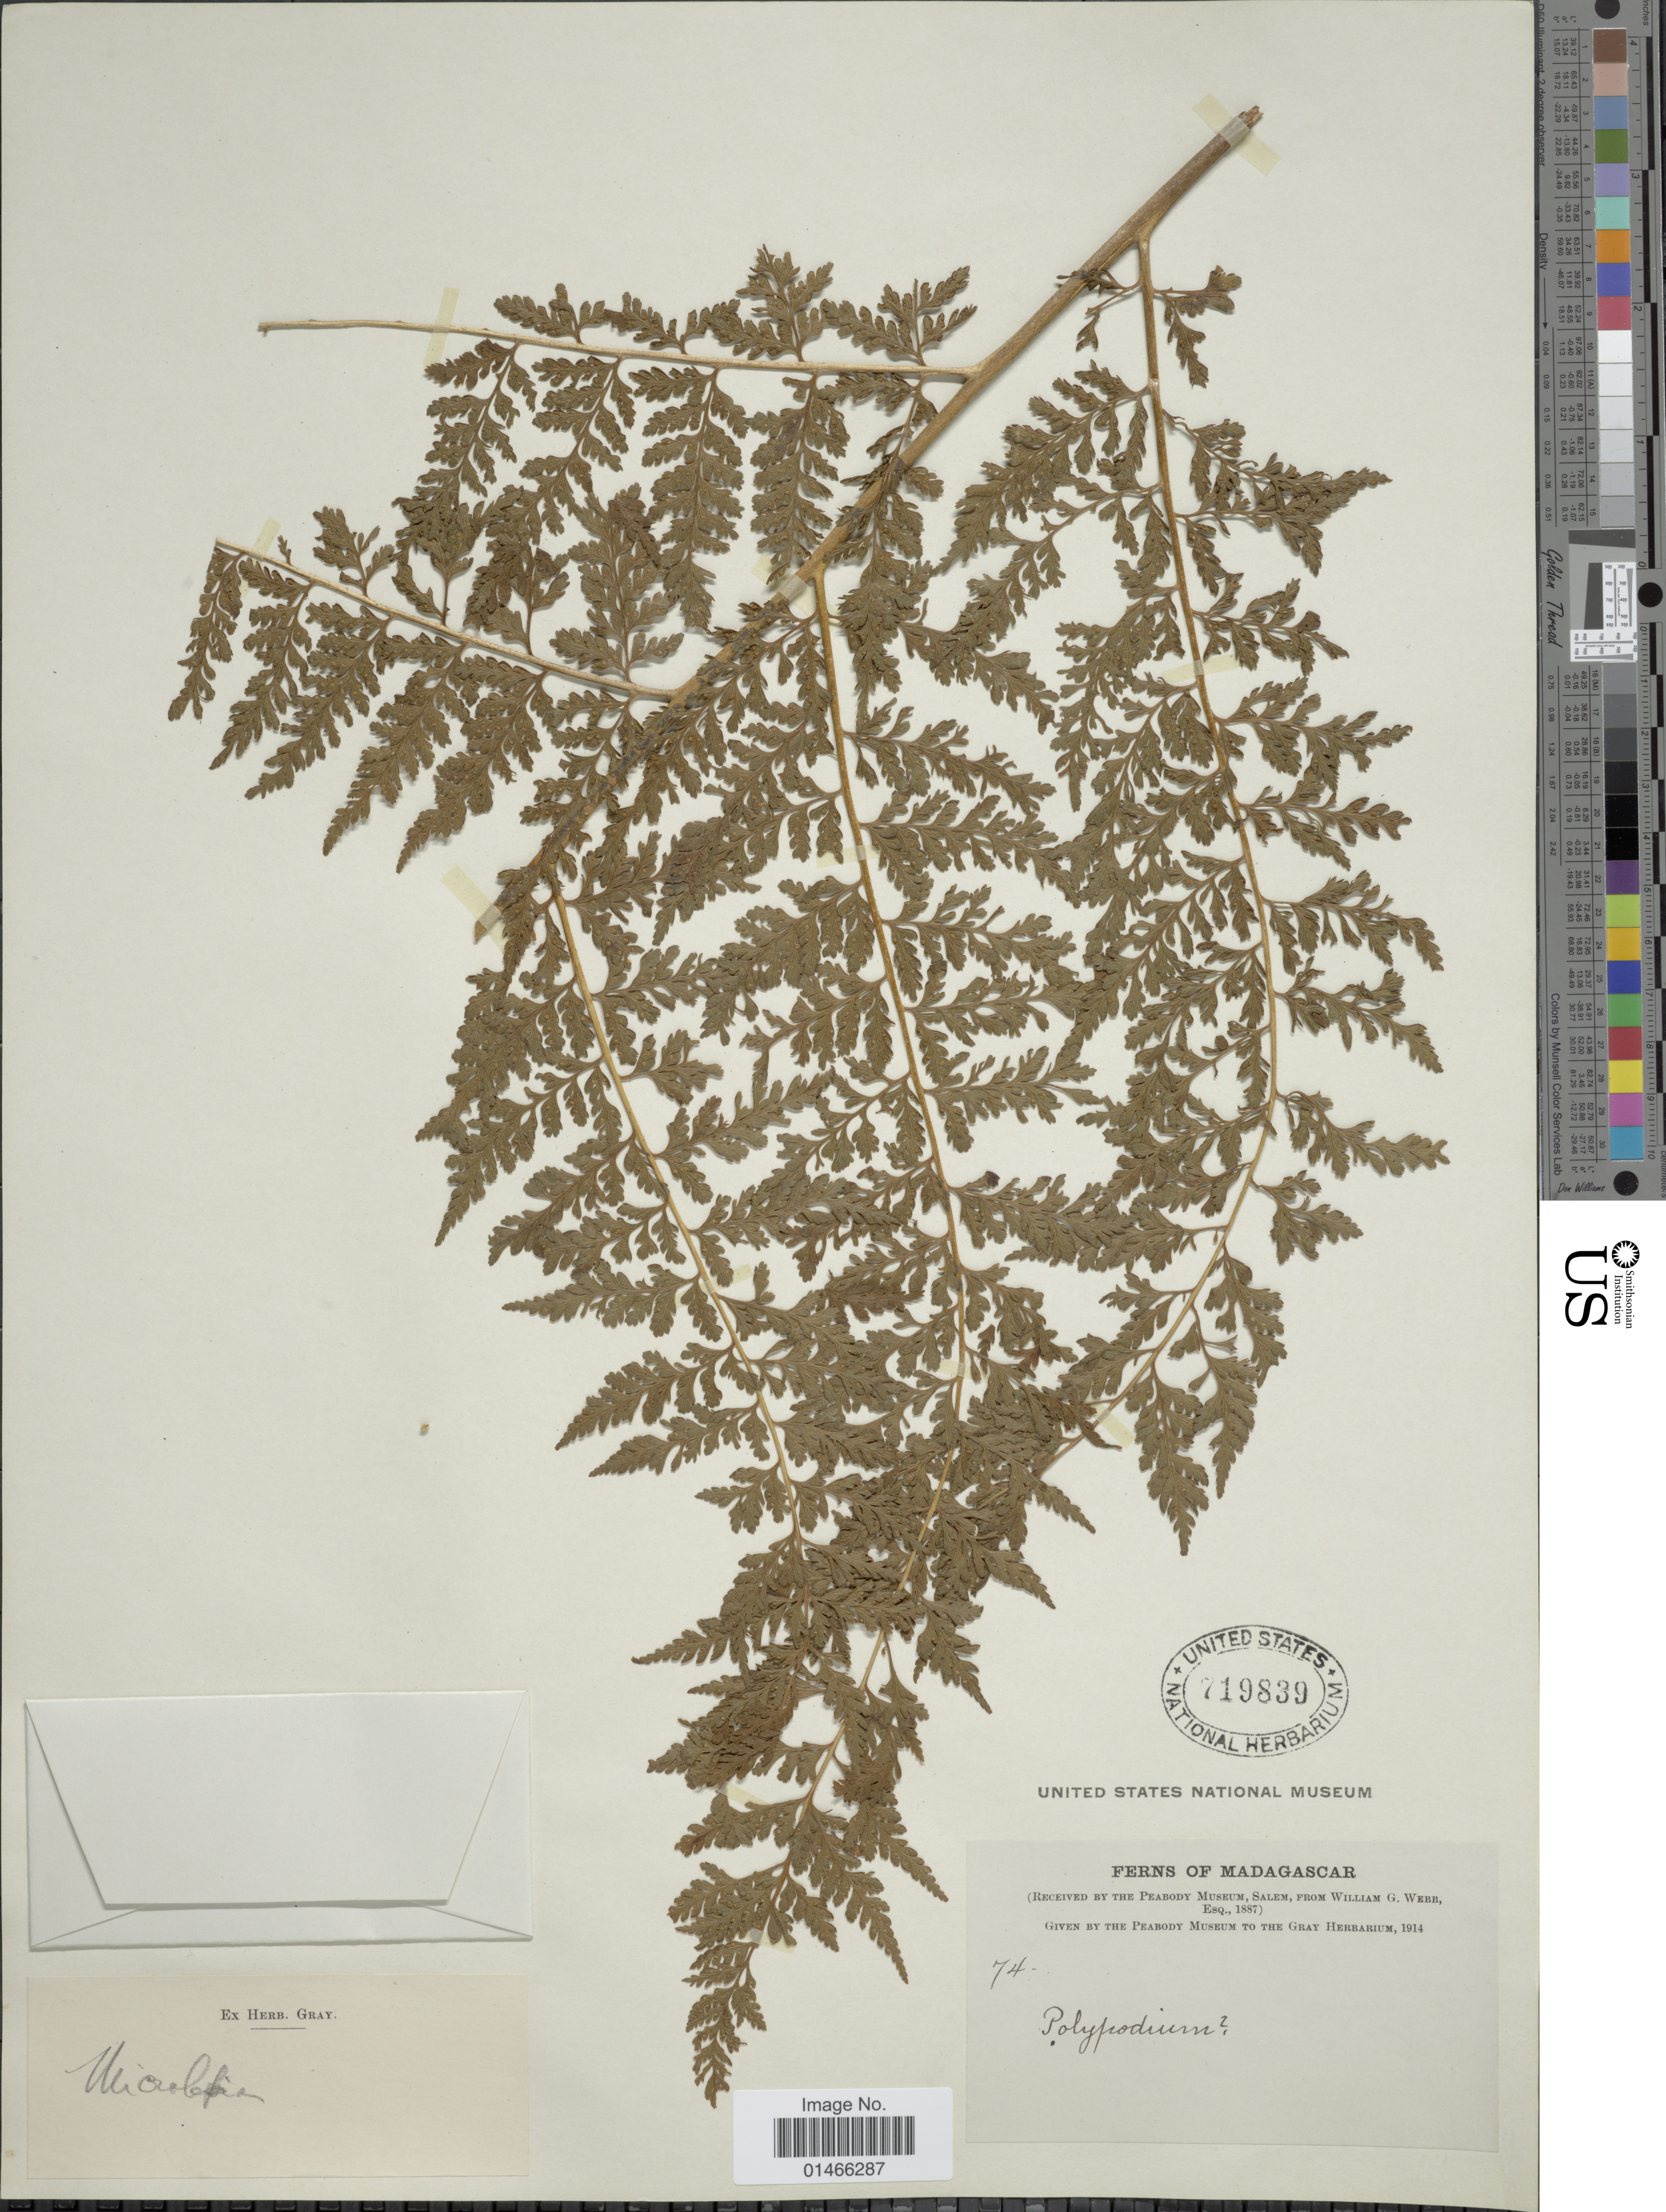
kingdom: Plantae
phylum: Tracheophyta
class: Polypodiopsida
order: Polypodiales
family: Dennstaedtiaceae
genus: Microlepia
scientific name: Microlepia speluncae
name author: (L.) T. Moore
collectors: ex herb. Gray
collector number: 74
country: Madagascar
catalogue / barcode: US 719839